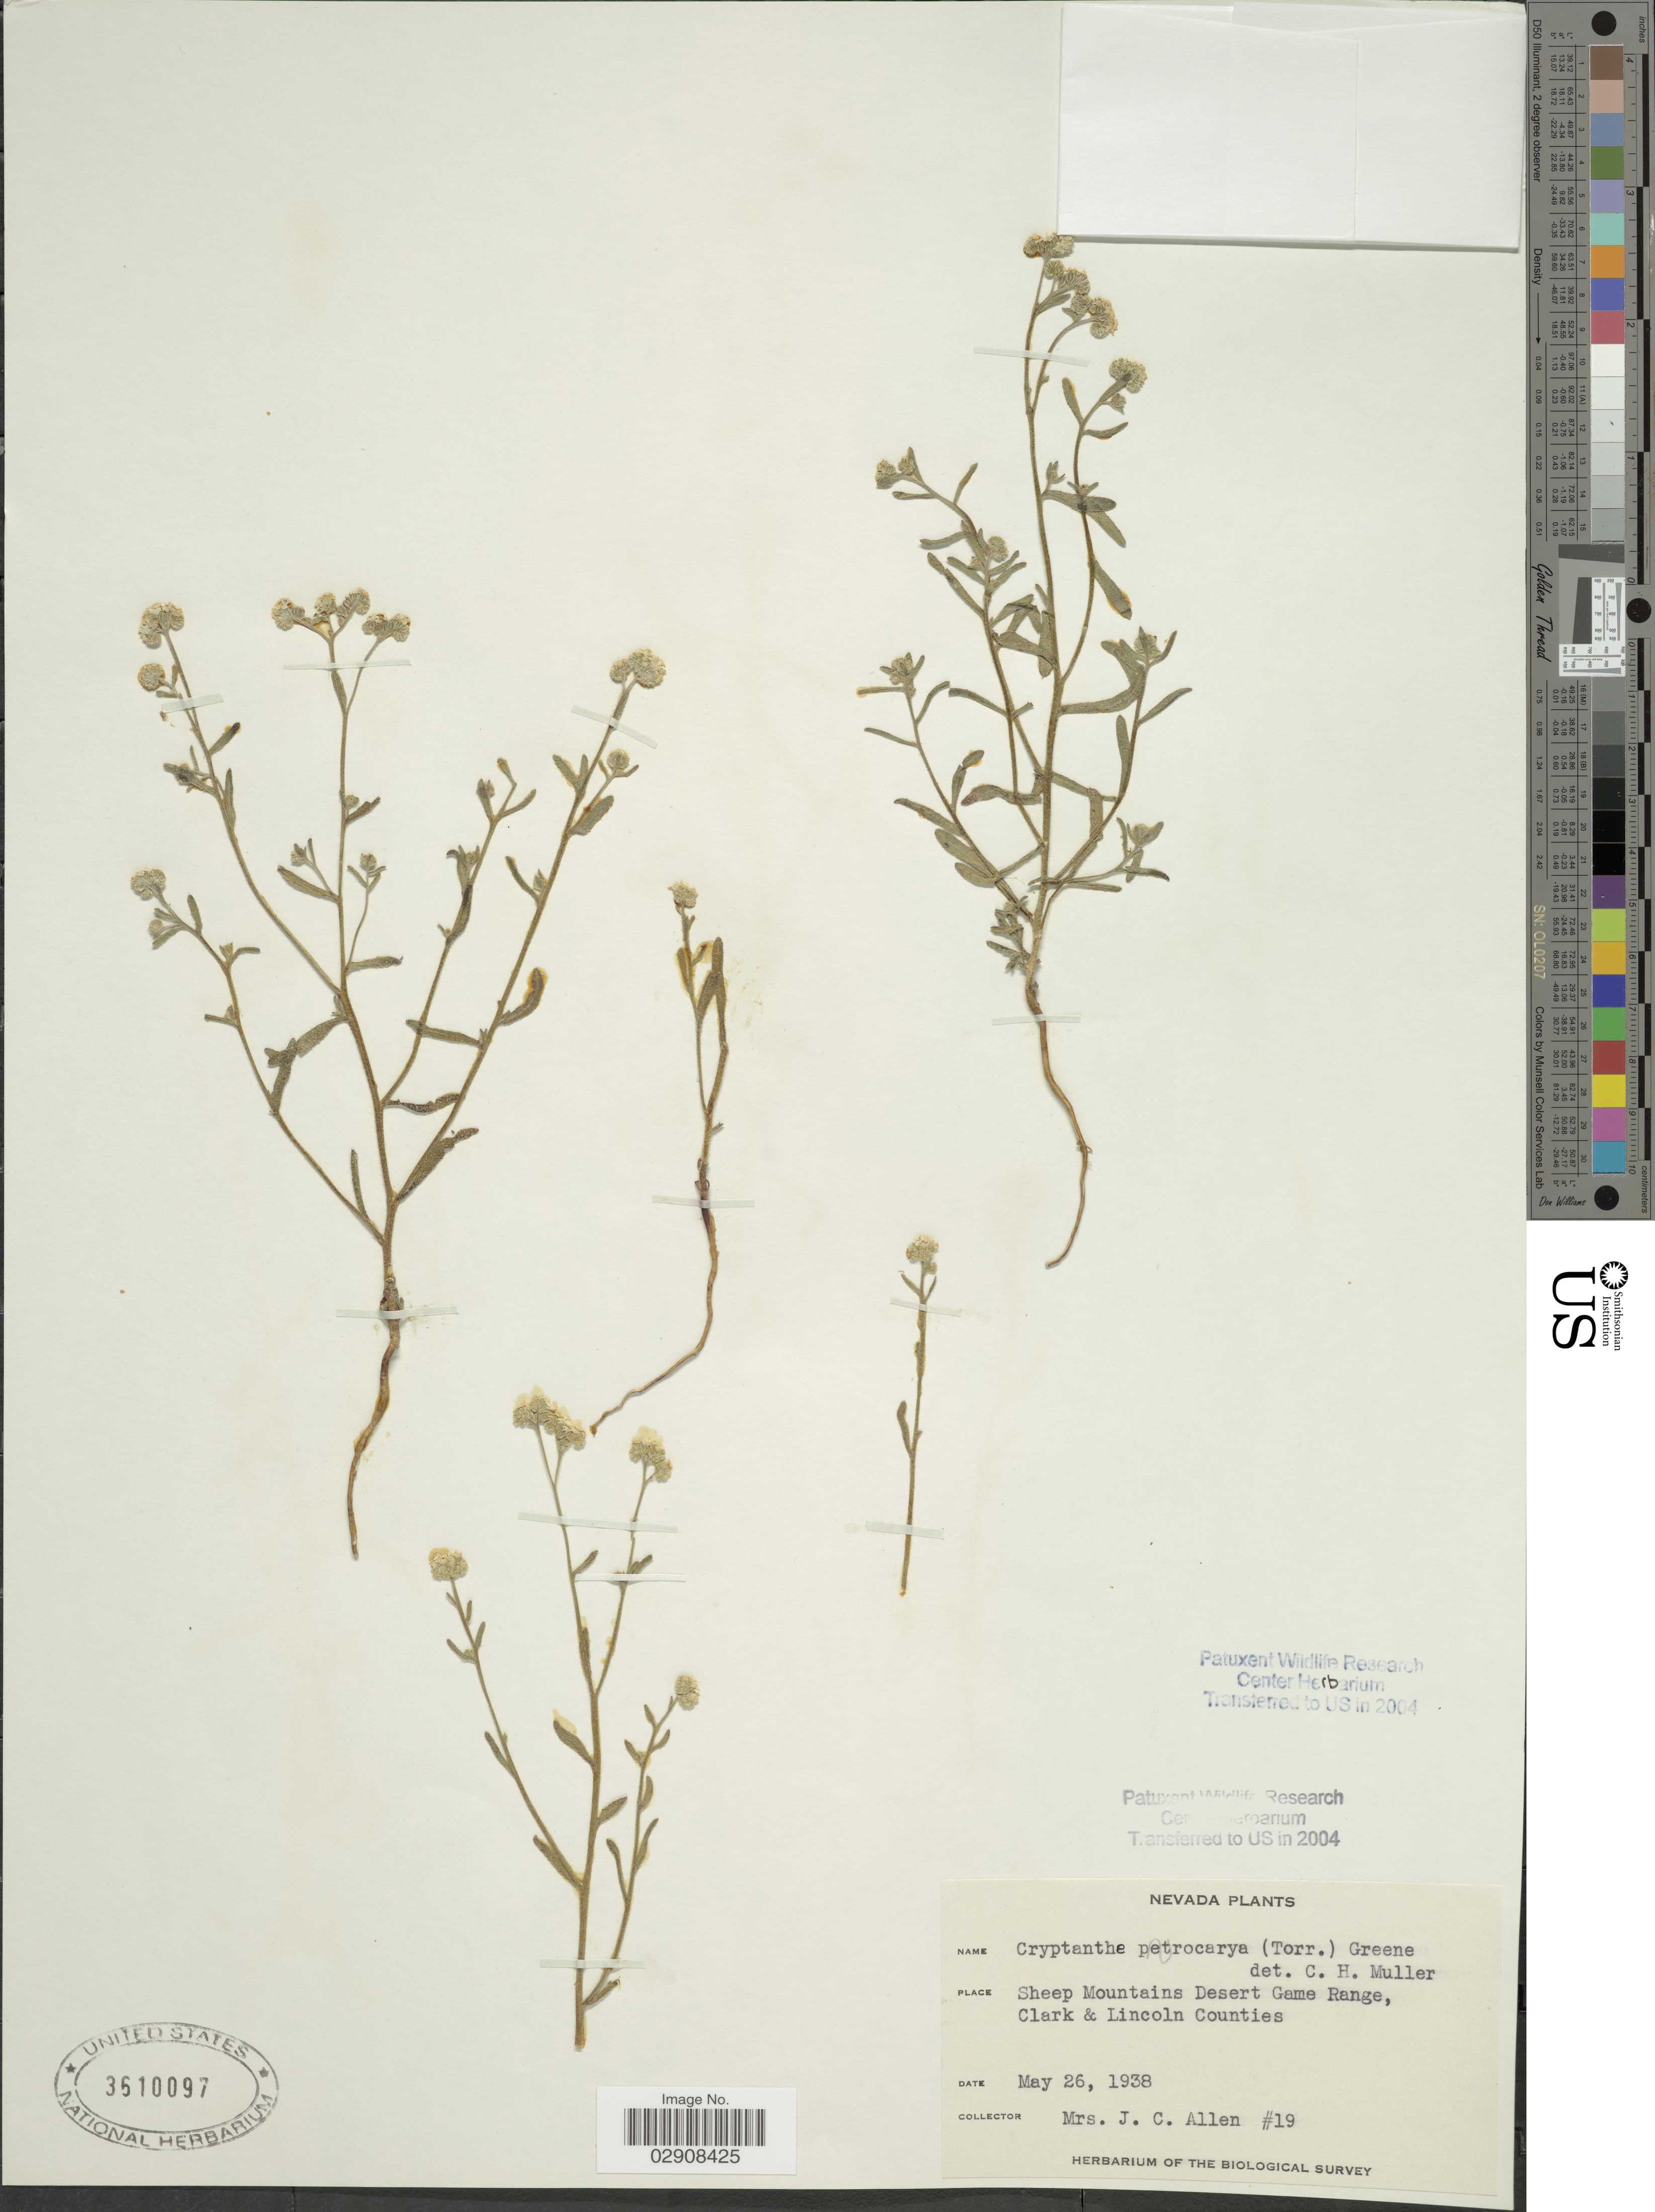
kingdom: Plantae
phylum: Tracheophyta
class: Magnoliopsida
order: Boraginales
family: Boraginaceae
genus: Cryptantha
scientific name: Cryptantha pterocarya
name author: (Torr.) Greene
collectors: Mrs. J. C. Allen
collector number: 19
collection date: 1938-05-26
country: United States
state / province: Nevada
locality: Sheep Mountains Desert Game Range, Clark & Lincoln Counties.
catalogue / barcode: US 3610097